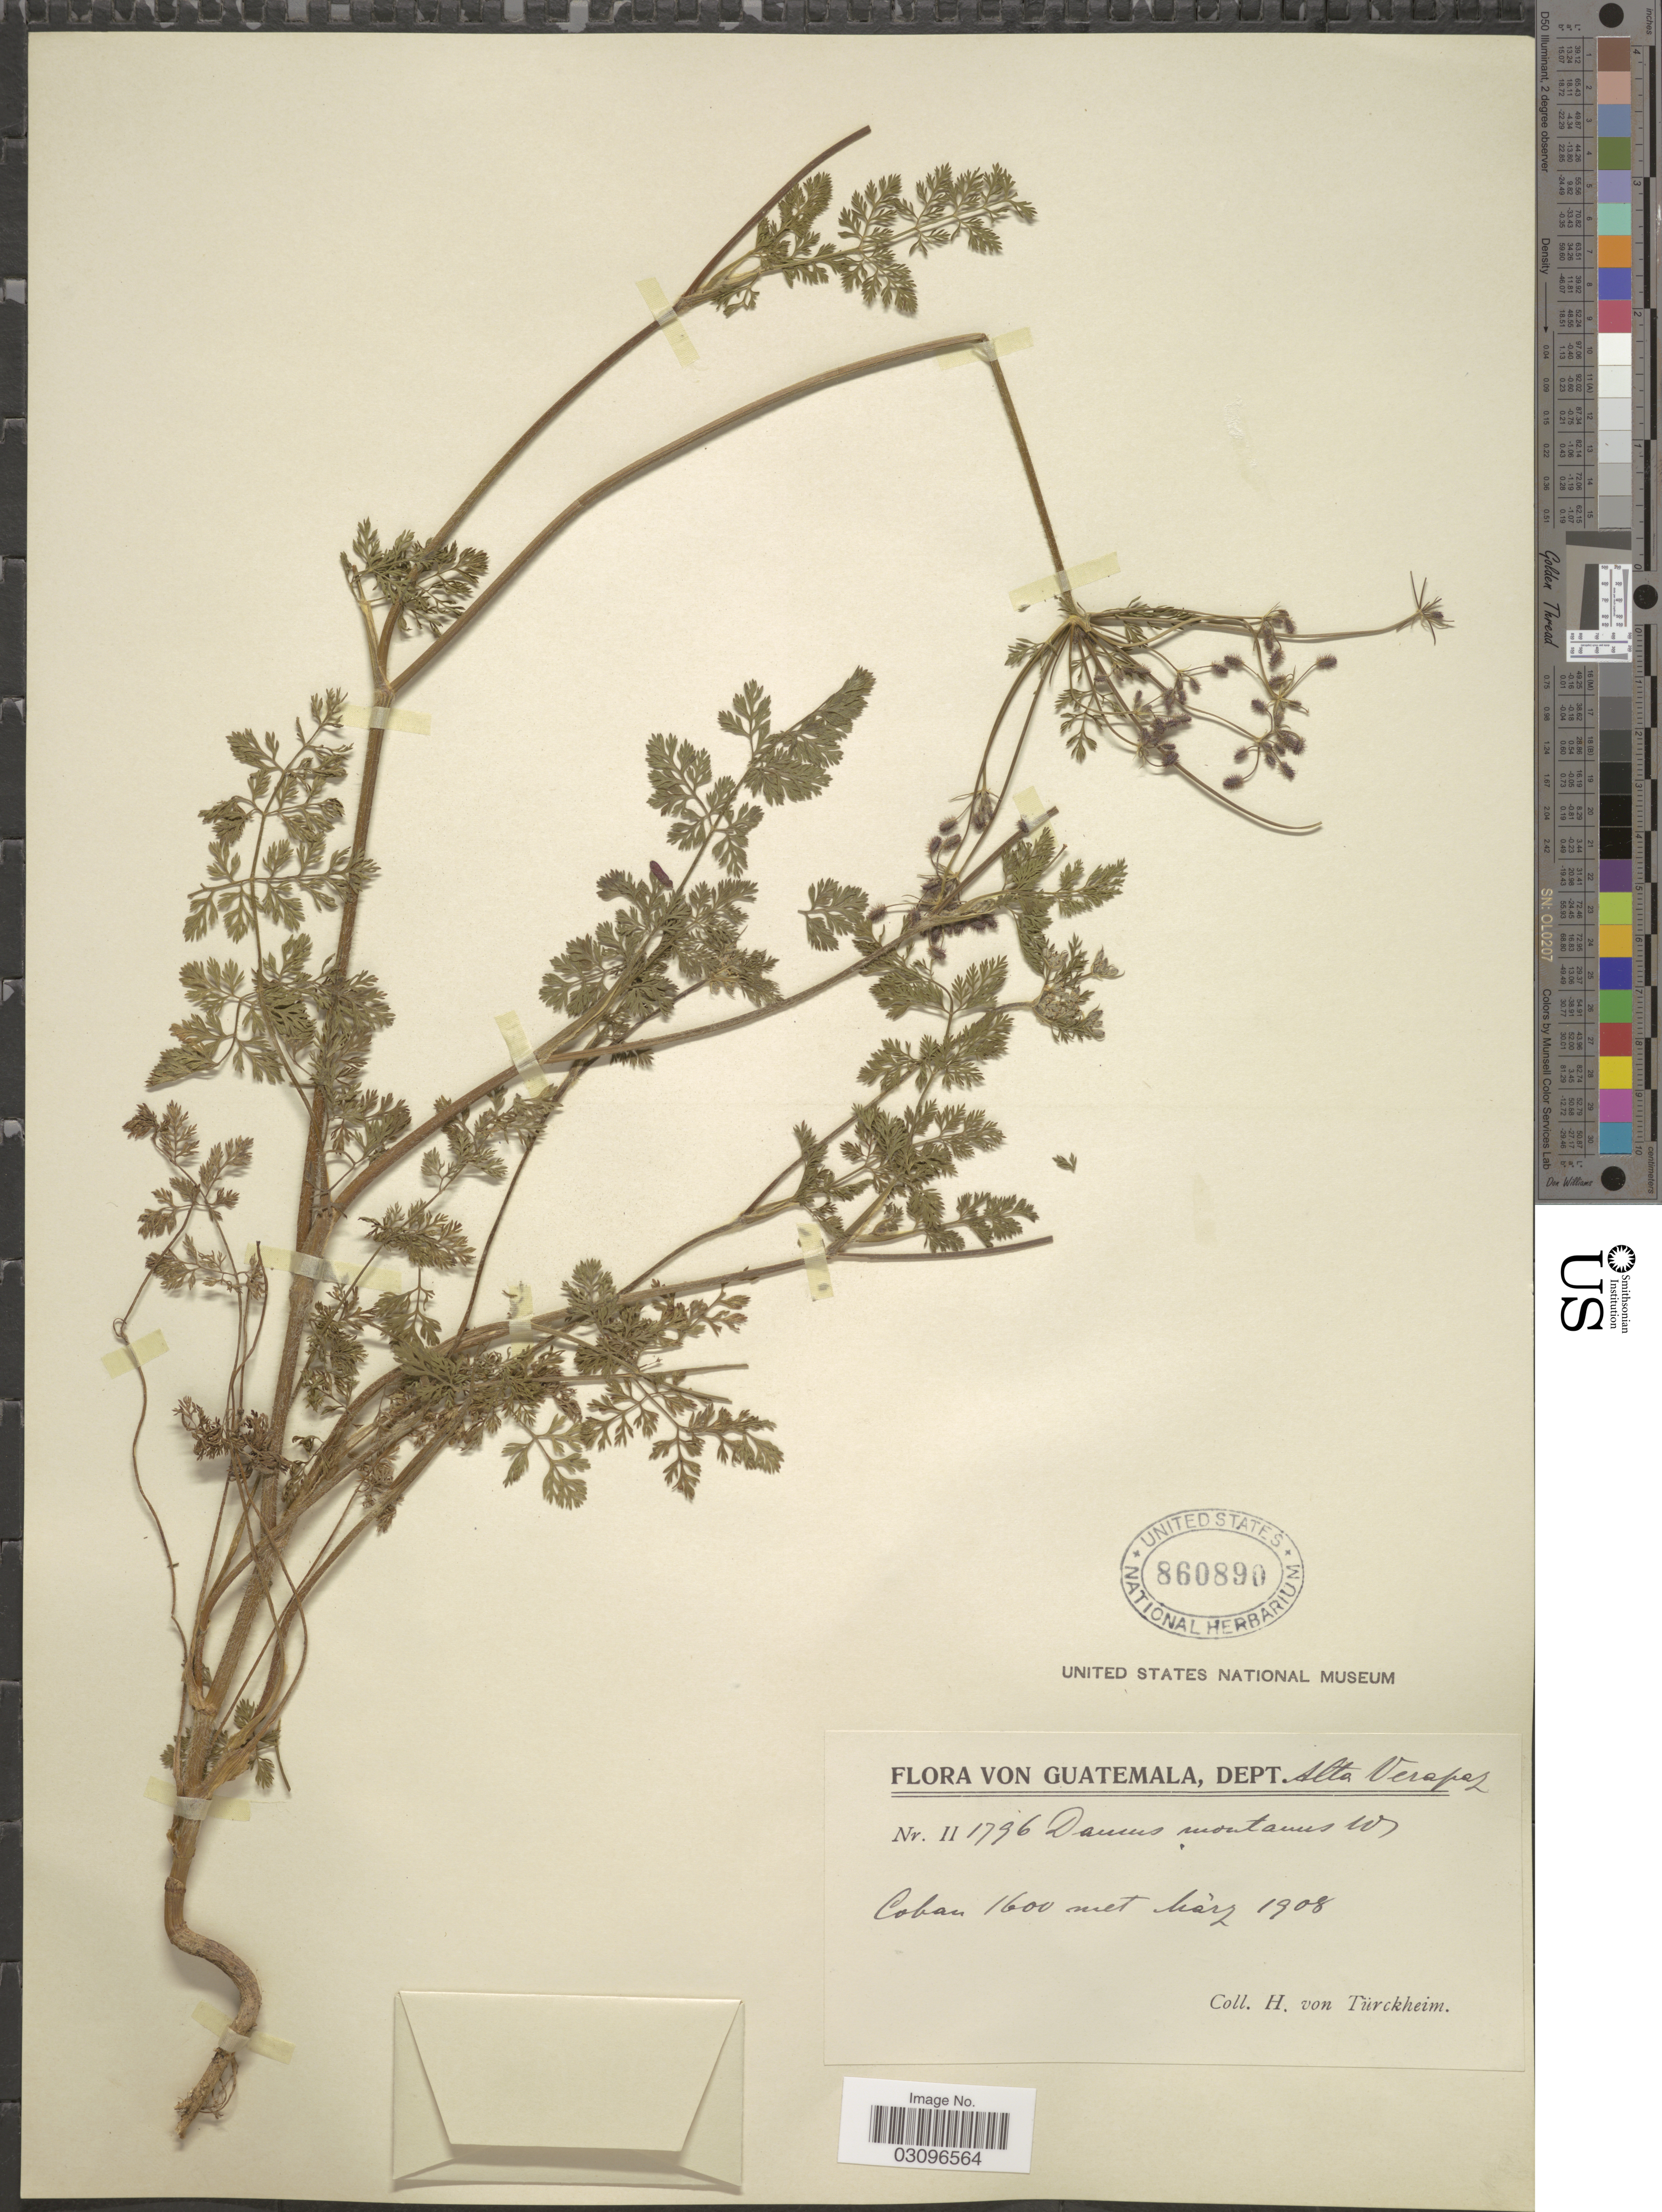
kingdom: Plantae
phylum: Tracheophyta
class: Magnoliopsida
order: Apiales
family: Apiaceae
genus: Daucus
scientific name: Daucus montanus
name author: Humb. & Bonpl. ex Spreng.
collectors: H. von Türckheim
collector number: II1796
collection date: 1908-03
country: Guatemala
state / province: Alta Verapaz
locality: Dept. Alta Verapaz, Coban.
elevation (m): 1600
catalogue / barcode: US 860890